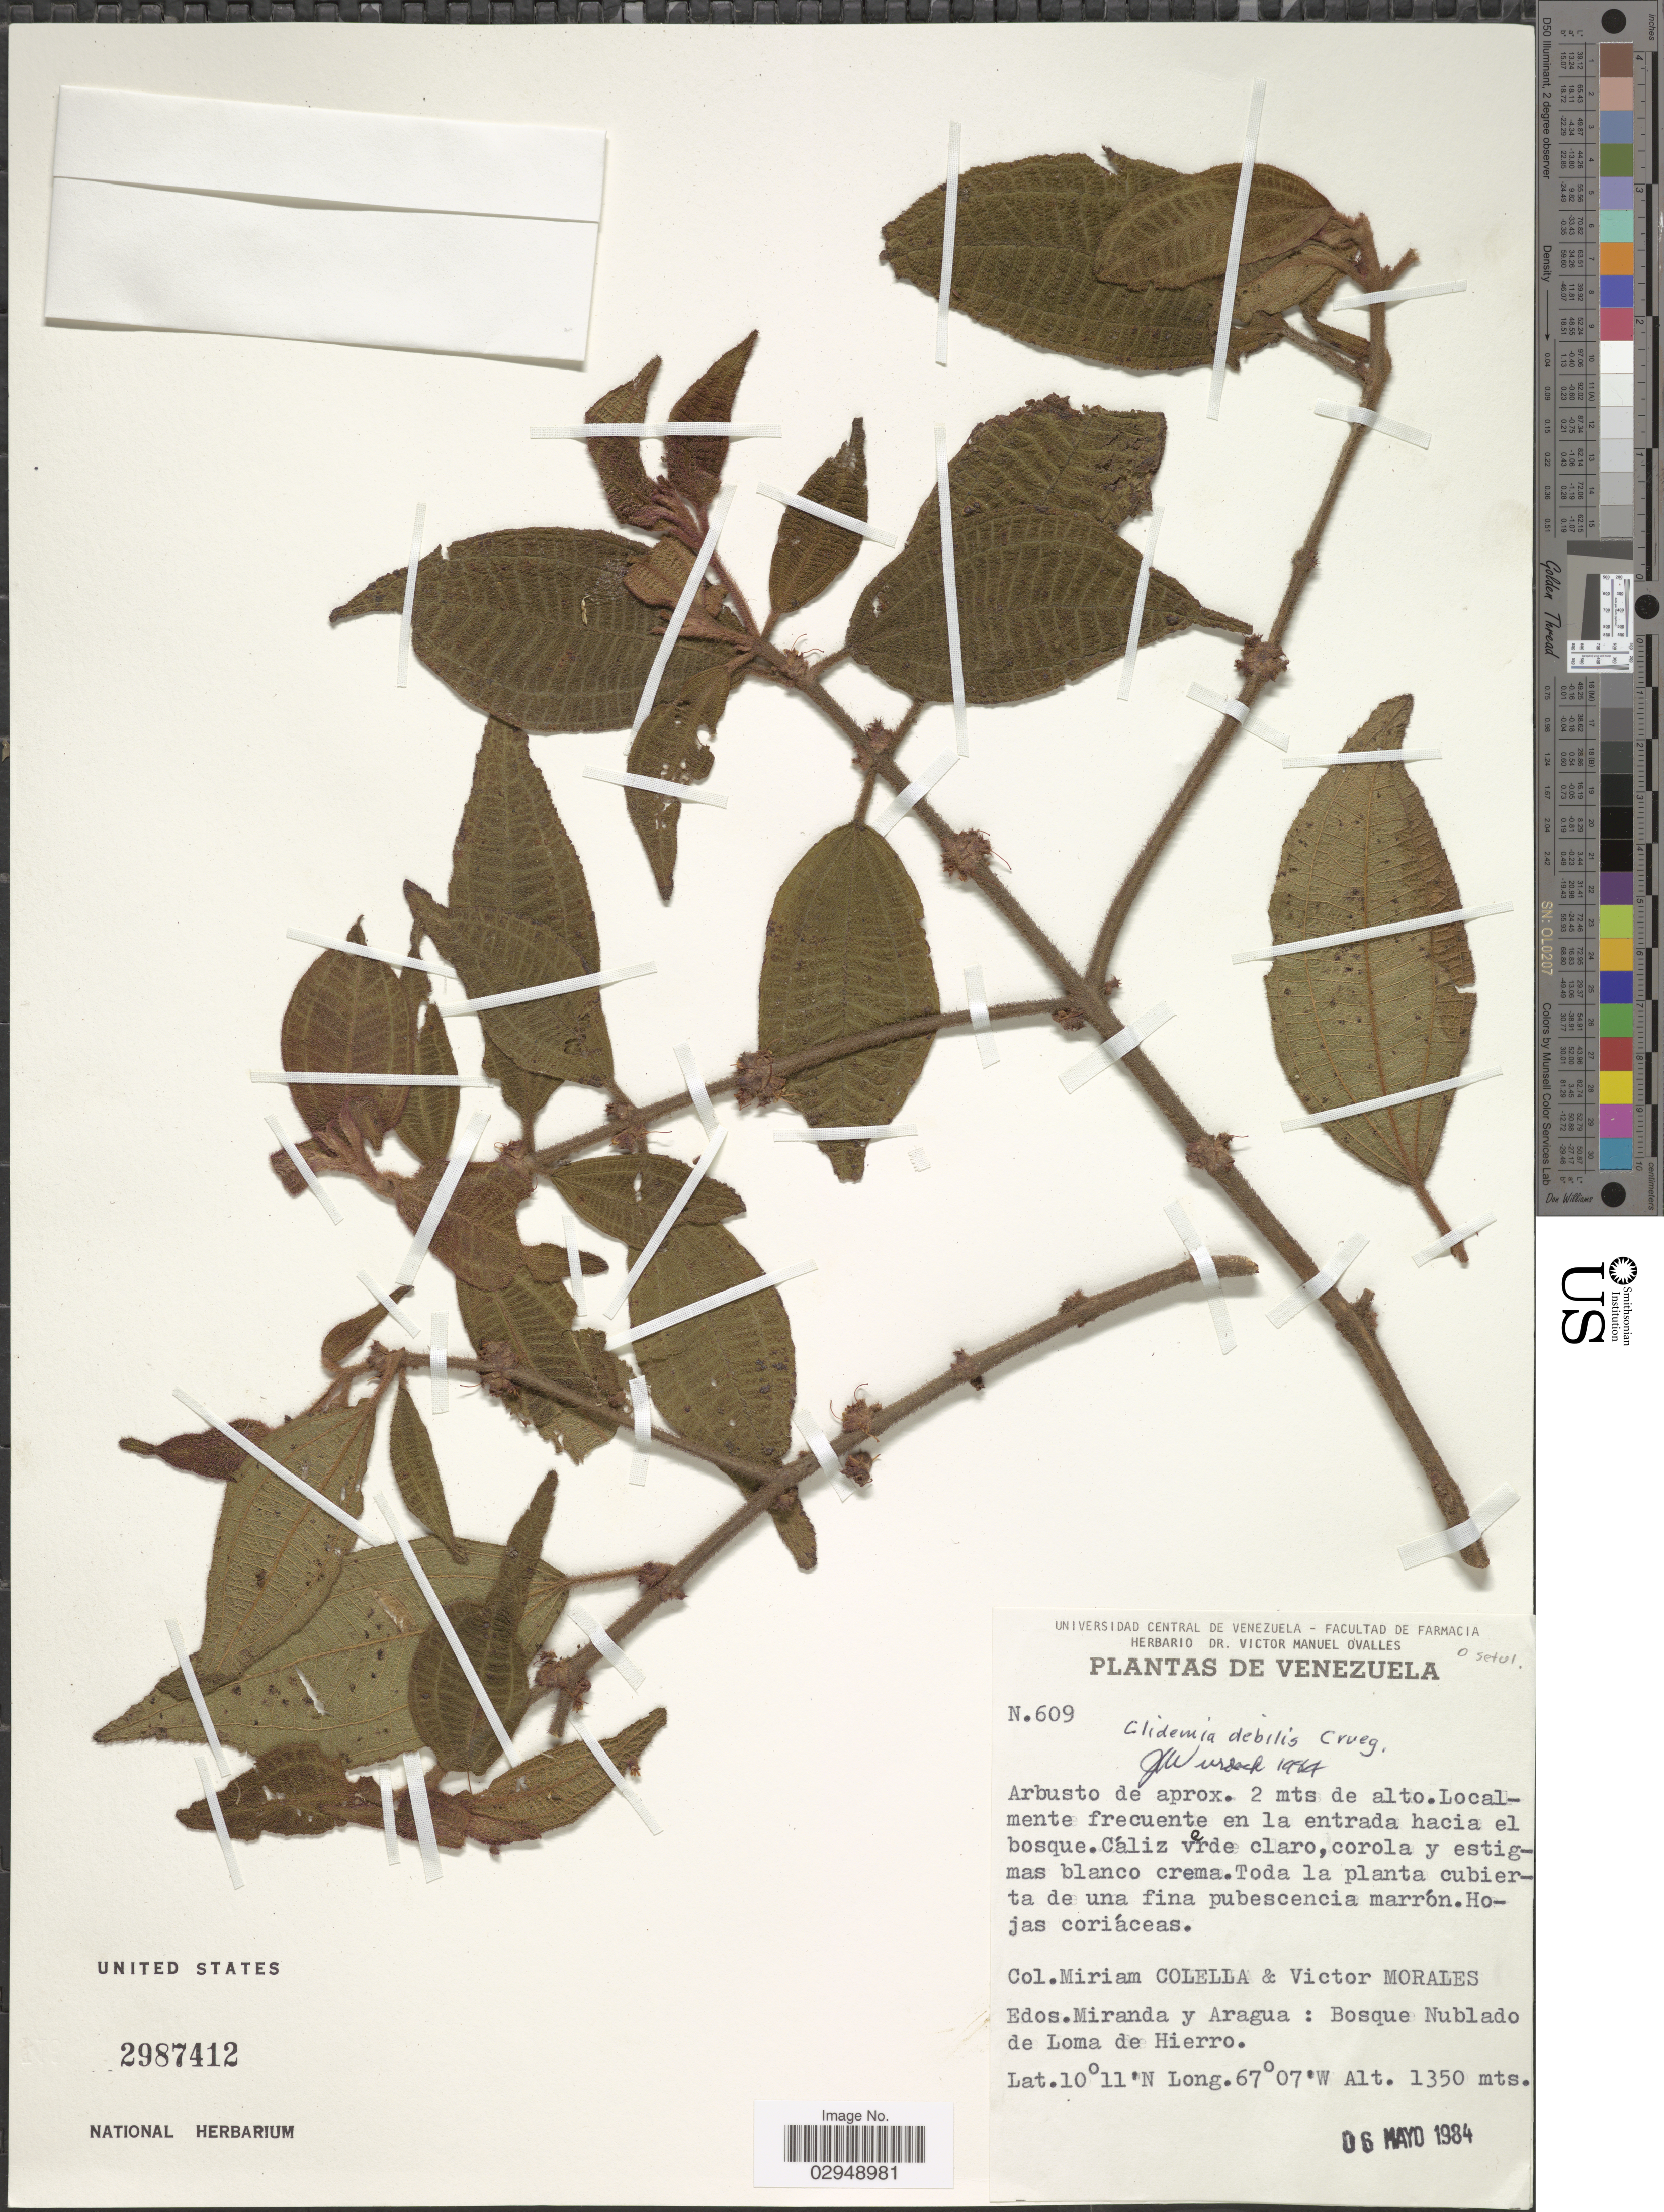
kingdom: Plantae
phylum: Tracheophyta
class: Magnoliopsida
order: Myrtales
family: Melastomataceae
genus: Clidemia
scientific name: Clidemia debilis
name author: Crueg.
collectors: M. Colella & V. Morales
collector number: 609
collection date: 1984-05-06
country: Venezuela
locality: Edos. Miranda y Aragua: Bosque Nublado de Loma de Hierro.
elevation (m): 1350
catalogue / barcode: US 2987412